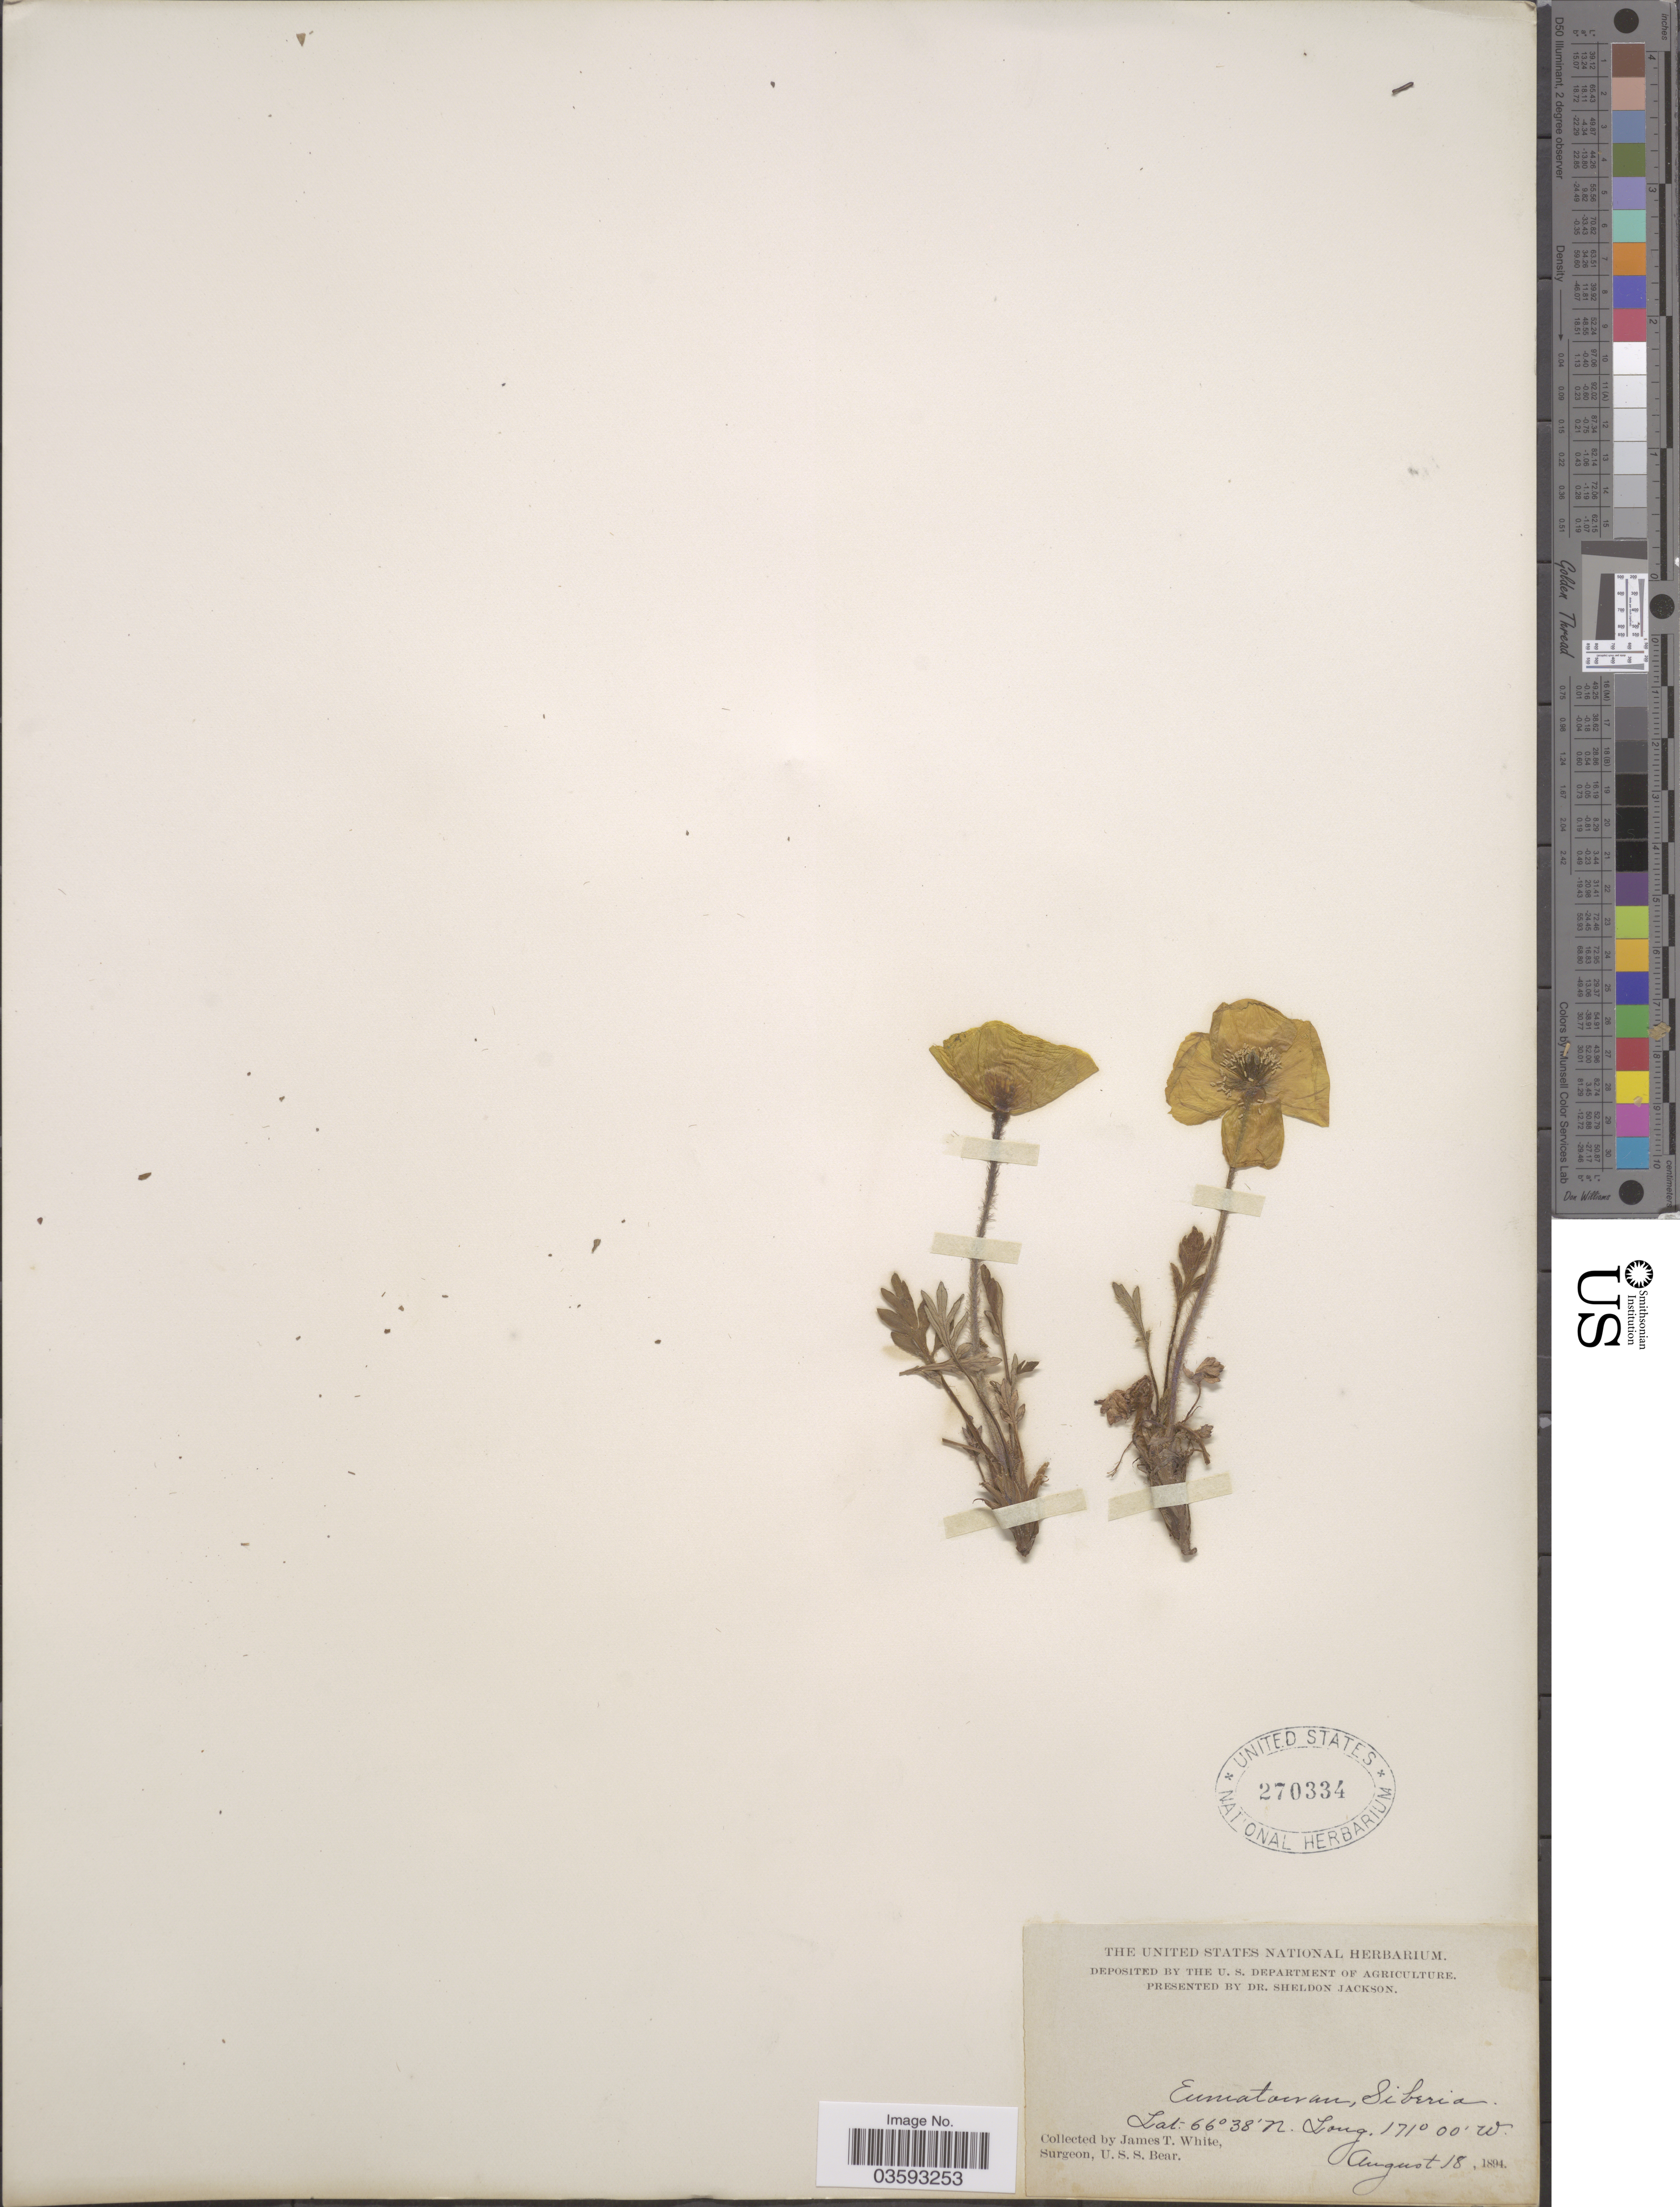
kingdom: Plantae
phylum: Tracheophyta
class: Magnoliopsida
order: Ranunculales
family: Papaveraceae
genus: Papaver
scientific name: Papaver sp.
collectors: J. T. White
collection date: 1894-08-18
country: Russian Federation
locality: Eumatocran, Siberia.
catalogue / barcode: US 270334